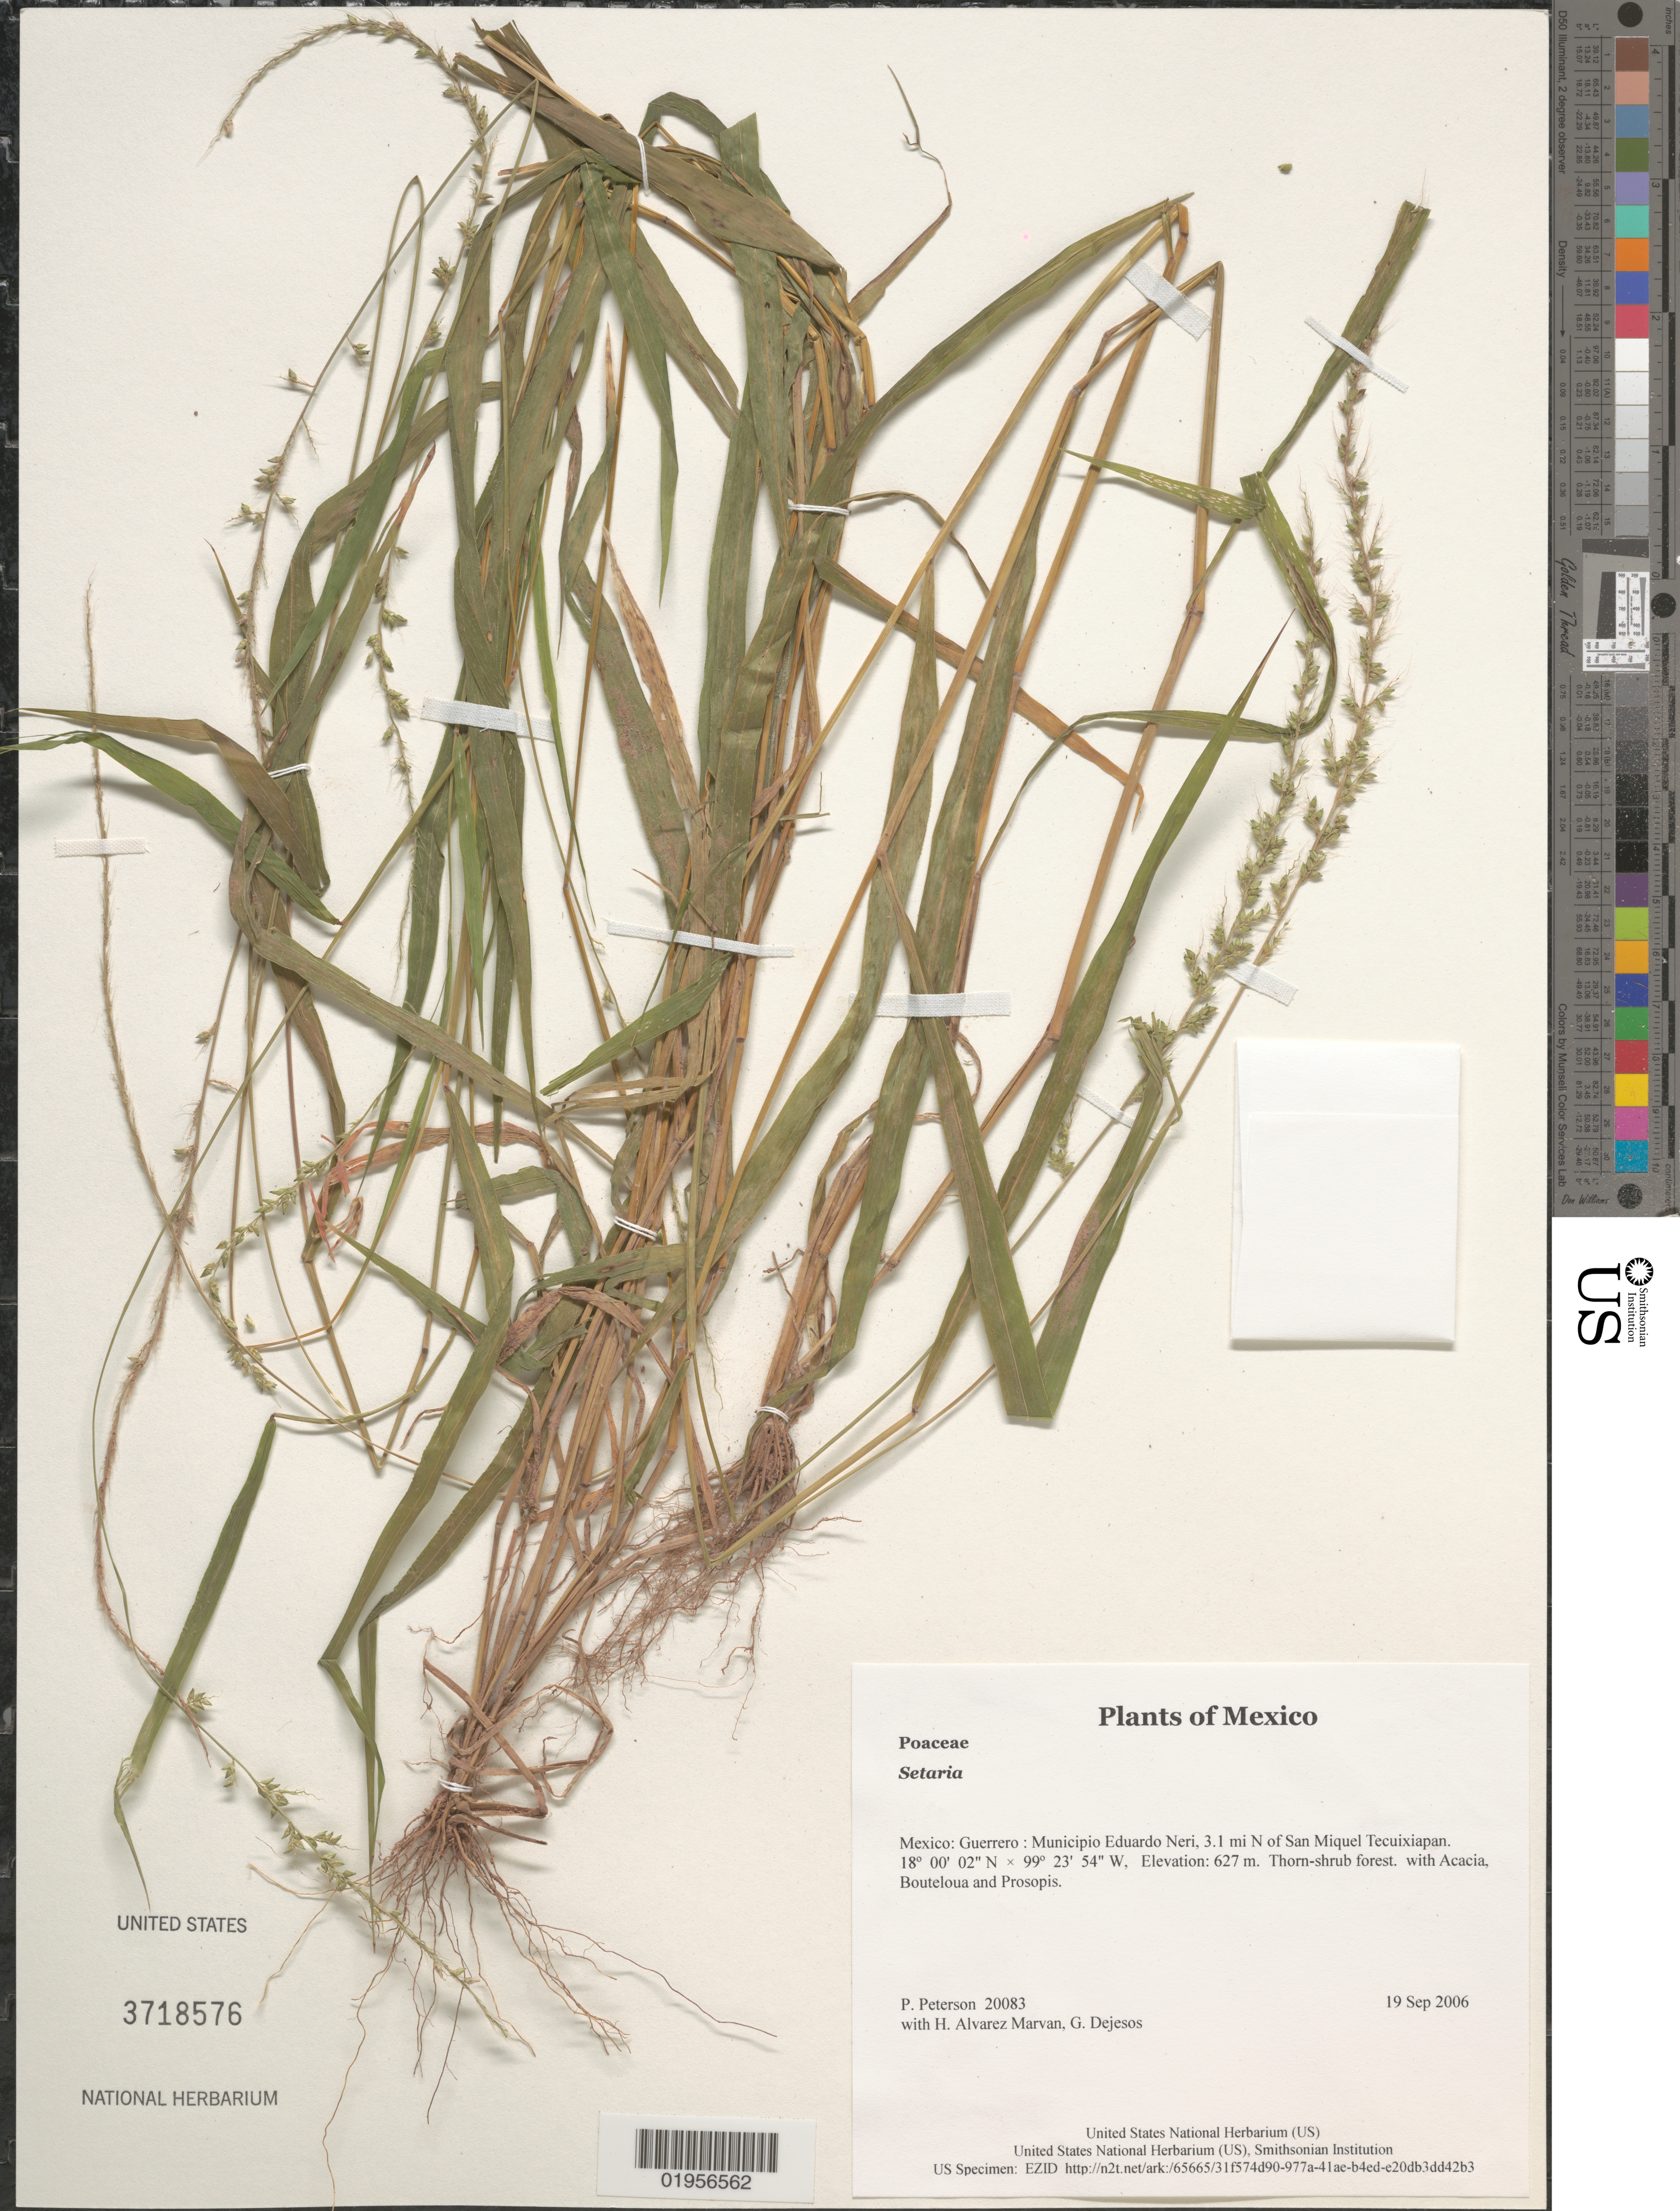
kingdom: Plantae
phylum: Tracheophyta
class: Liliopsida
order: Poales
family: Poaceae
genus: Setaria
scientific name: Setaria sp.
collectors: P. M. Peterson, H. Alvarez Marvan & G. Dejesos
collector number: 20083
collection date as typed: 19 Sep 2006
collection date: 2006-09-19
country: Mexico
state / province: Guerrero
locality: Municipio Eduardo Neri, 3.1 mi N of San Miquel Tecuixiapan.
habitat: Thorn-shrub forest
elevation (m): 627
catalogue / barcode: US 3718576